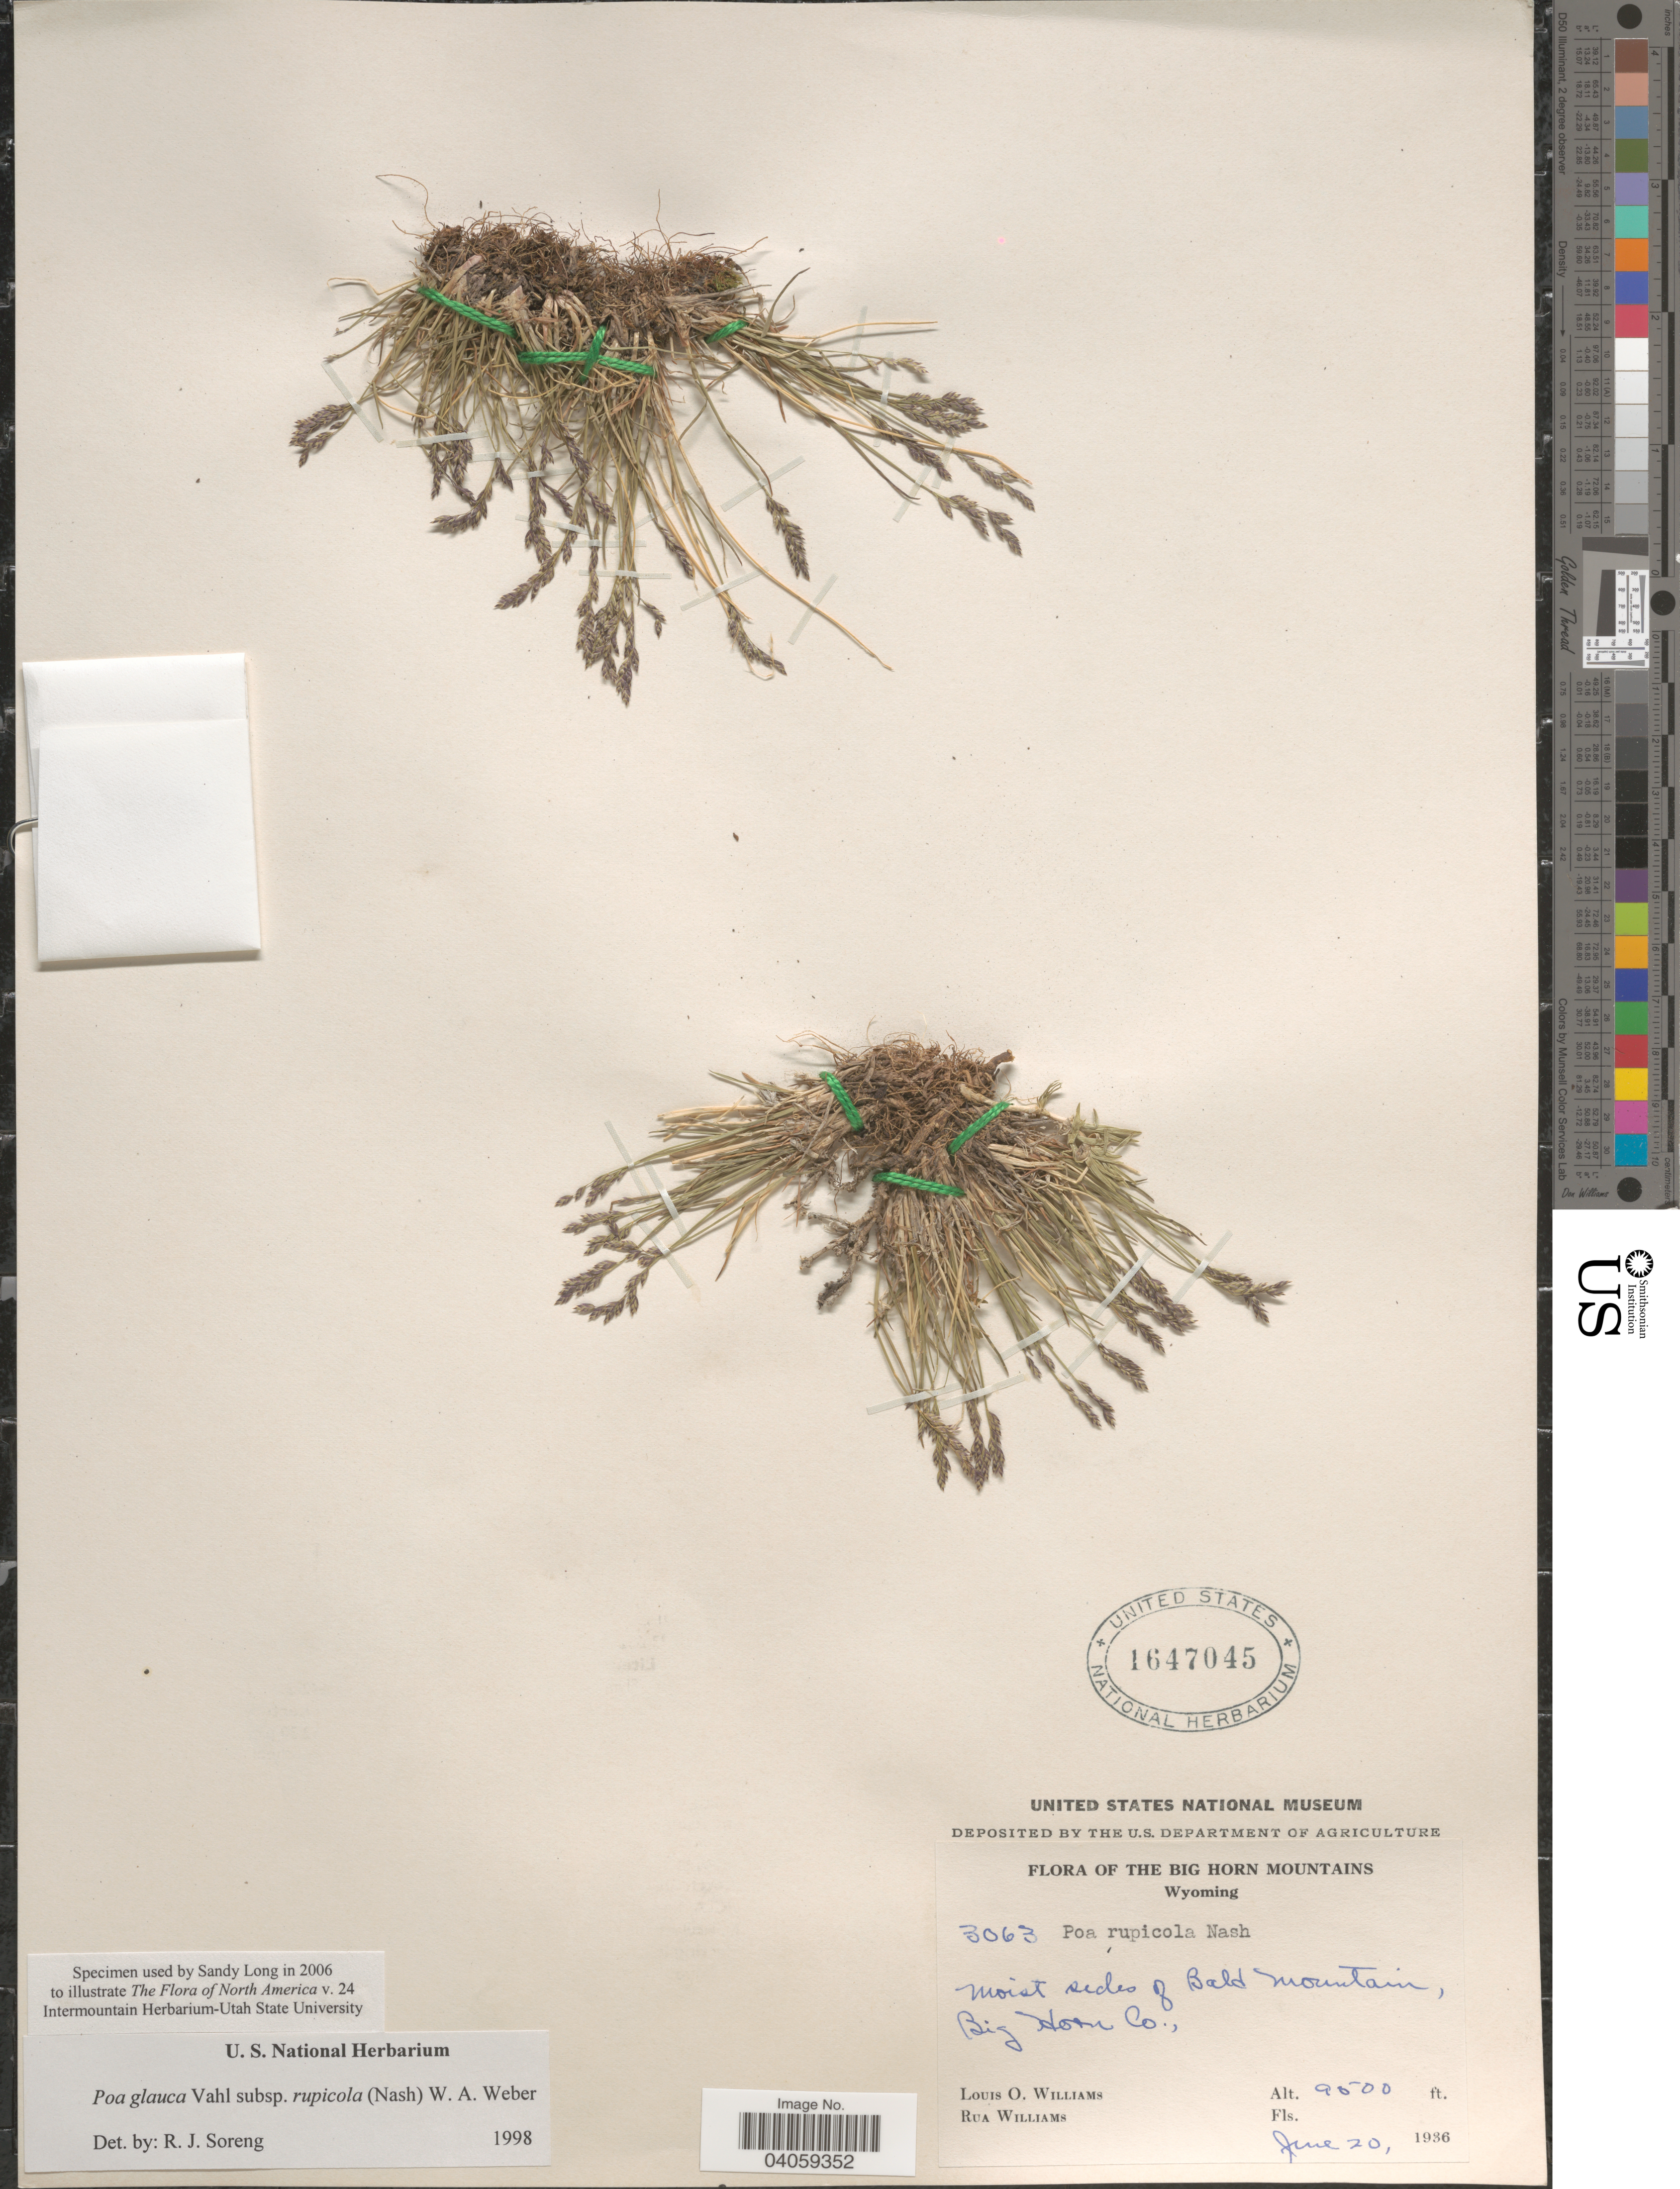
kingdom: Plantae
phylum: Tracheophyta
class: Liliopsida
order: Poales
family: Poaceae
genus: Poa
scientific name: Poa glauca subsp. rupicola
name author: (Nash) W.A. Weber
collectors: L. O. Williams & R. P. Williams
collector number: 3063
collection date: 1936-06-20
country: United States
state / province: Wyoming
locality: Big Horn Mountains. Moist sedges of Bald Mountain, Big Horn Co.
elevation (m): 2896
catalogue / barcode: US 1647045